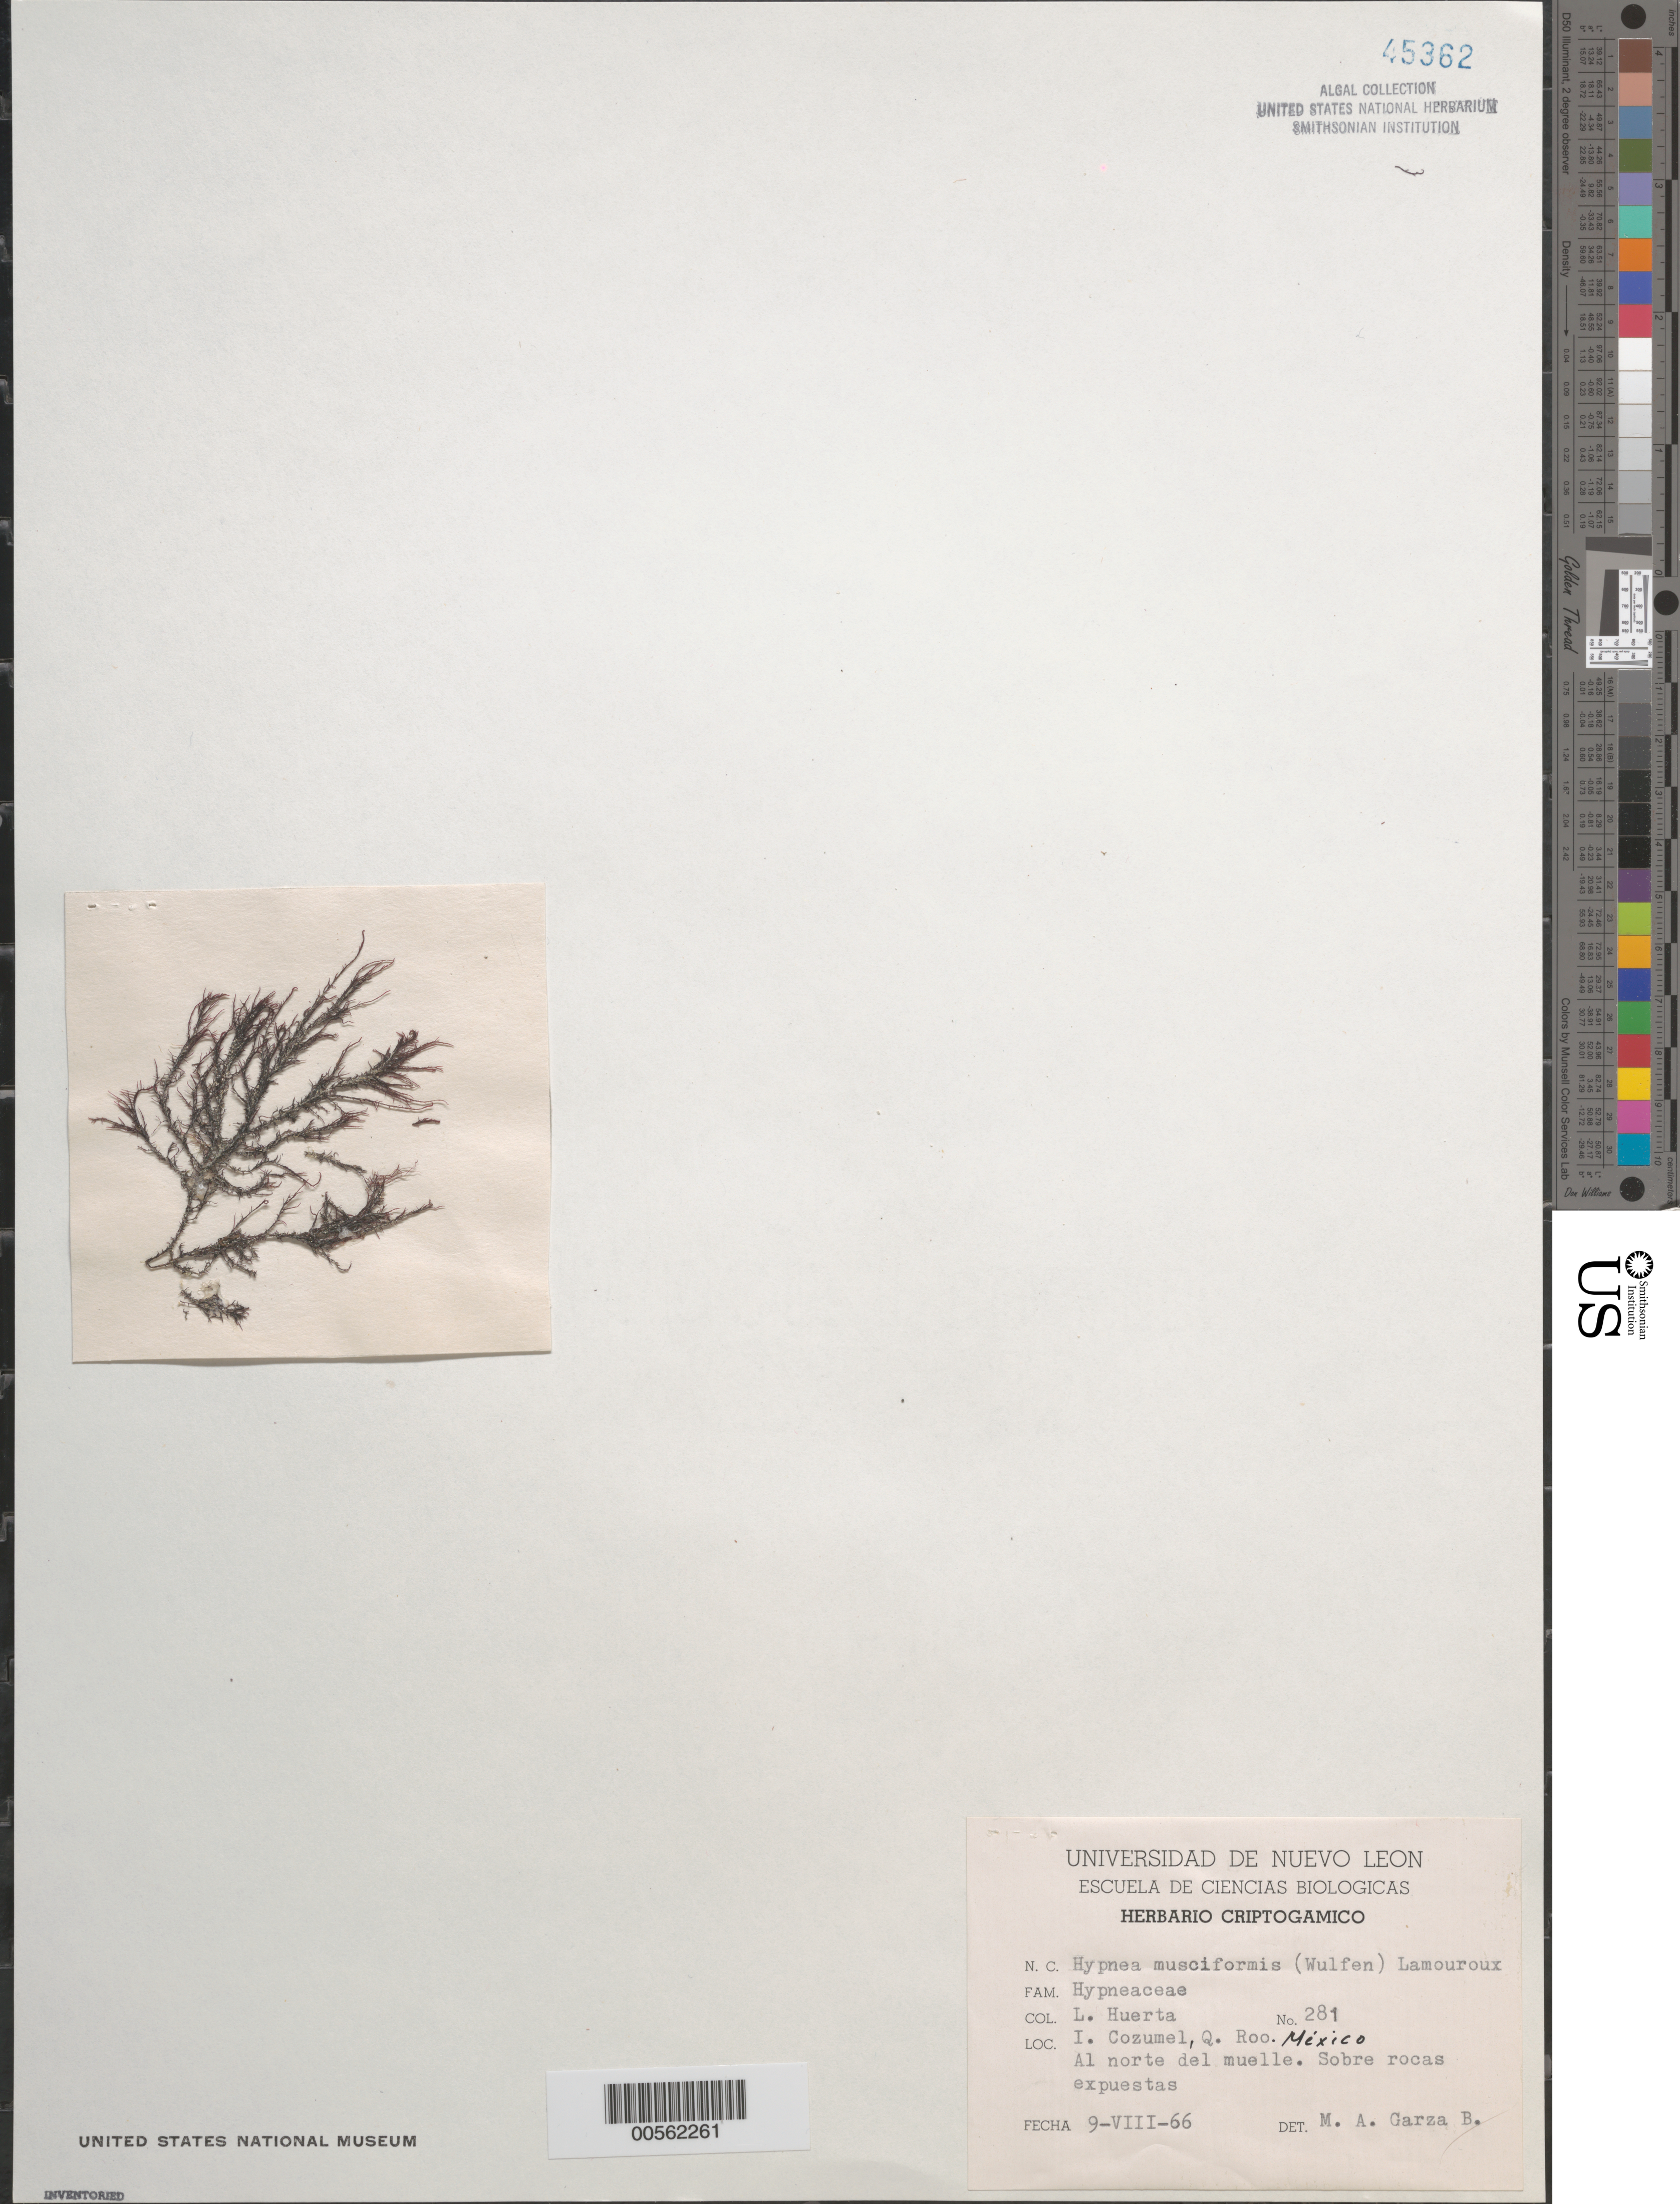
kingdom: Plantae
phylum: Rhodophyta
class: Florideophyceae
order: Gigartinales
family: Cystocloniaceae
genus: Hypnea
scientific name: Hypnea musciformis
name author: (Wulfen) J.V.Lamouroux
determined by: Garza Barrientos, M. A.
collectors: L. Huerta M.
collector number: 281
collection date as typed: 09 Aug 1966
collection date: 1966-08-09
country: Mexico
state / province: Quintana Roo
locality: Isla cozumel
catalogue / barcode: US 45362